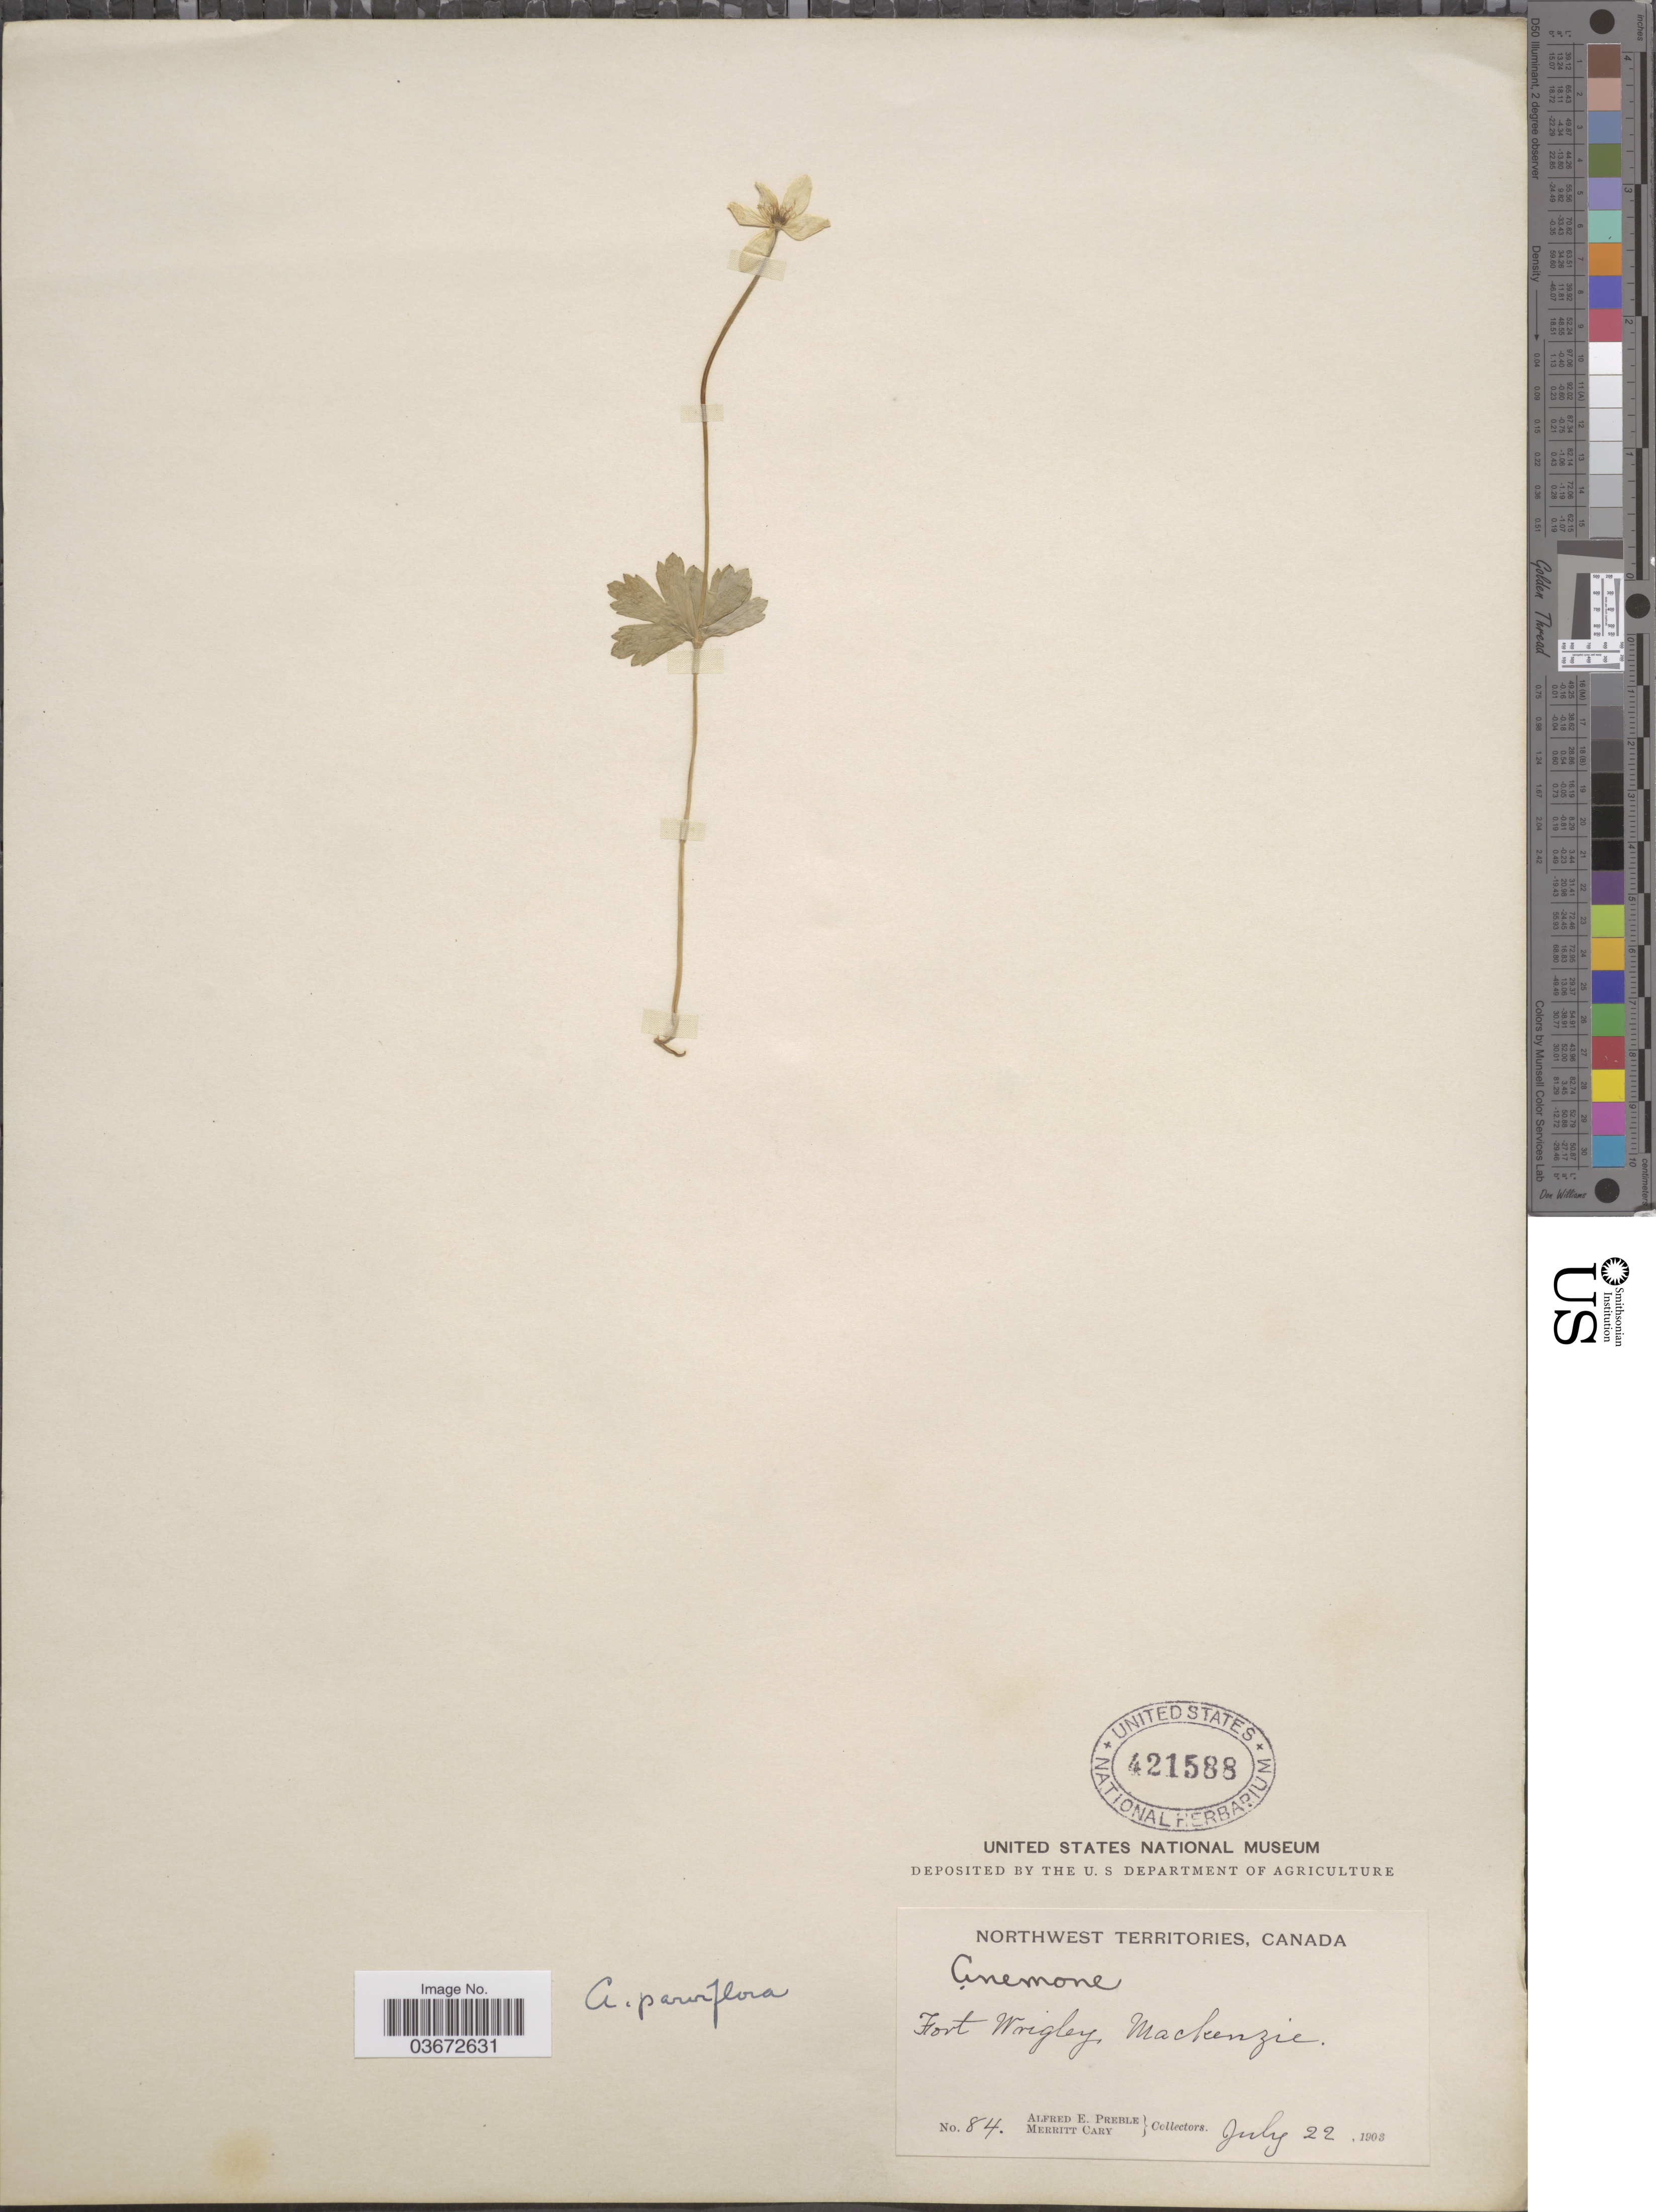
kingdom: Plantae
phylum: Tracheophyta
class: Magnoliopsida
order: Ranunculales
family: Ranunculaceae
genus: Anemone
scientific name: Anemone parviflora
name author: Michx.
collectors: A. Preble & M. Cary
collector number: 84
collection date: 1903-07-22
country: Canada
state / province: Northwest Territories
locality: Fort Wrigley, Mackenzie.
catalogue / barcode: US 421588